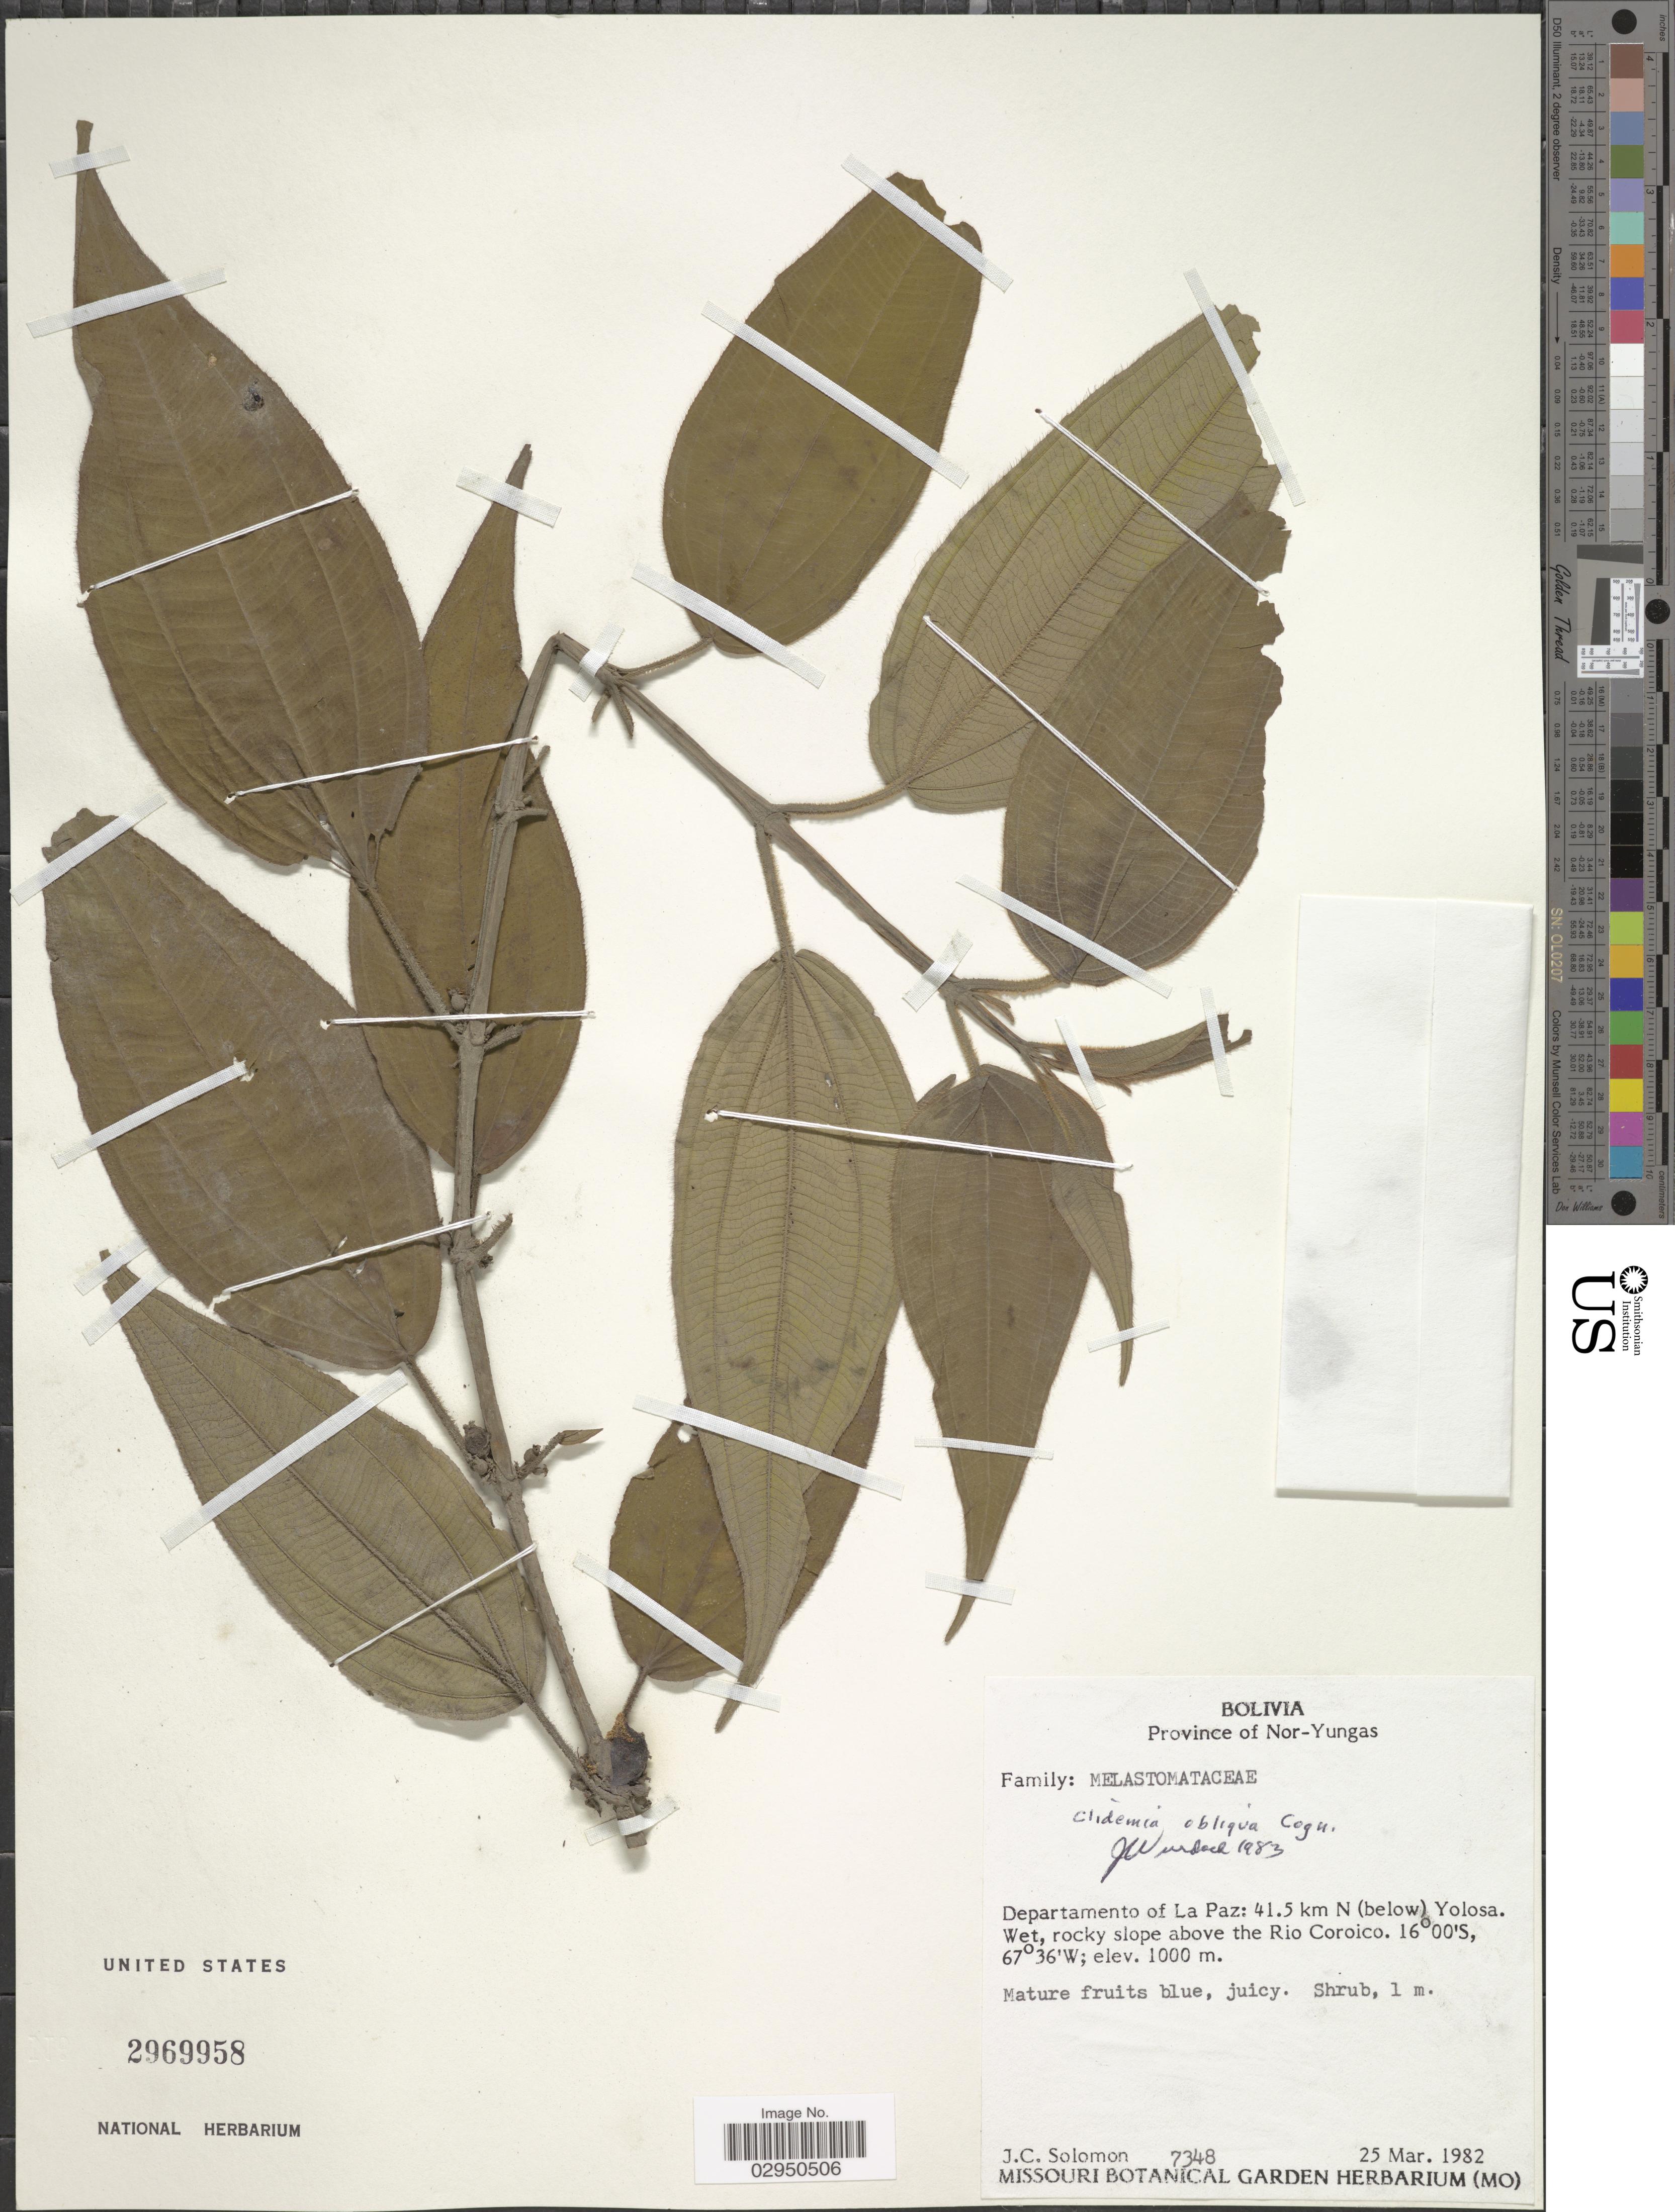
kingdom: Plantae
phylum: Tracheophyta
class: Magnoliopsida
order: Myrtales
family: Melastomataceae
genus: Clidemia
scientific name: Clidemia obliqua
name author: Cogn.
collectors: J. C. Solomon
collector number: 7348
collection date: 1982-03-25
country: Bolivia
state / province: La Paz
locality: Province of Nor-Yungas. Departamento of La Paz: 41.5 km N (below) Yolosa. Wet, rocky slope above the Rio Coroico.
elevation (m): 1000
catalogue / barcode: US 2969958